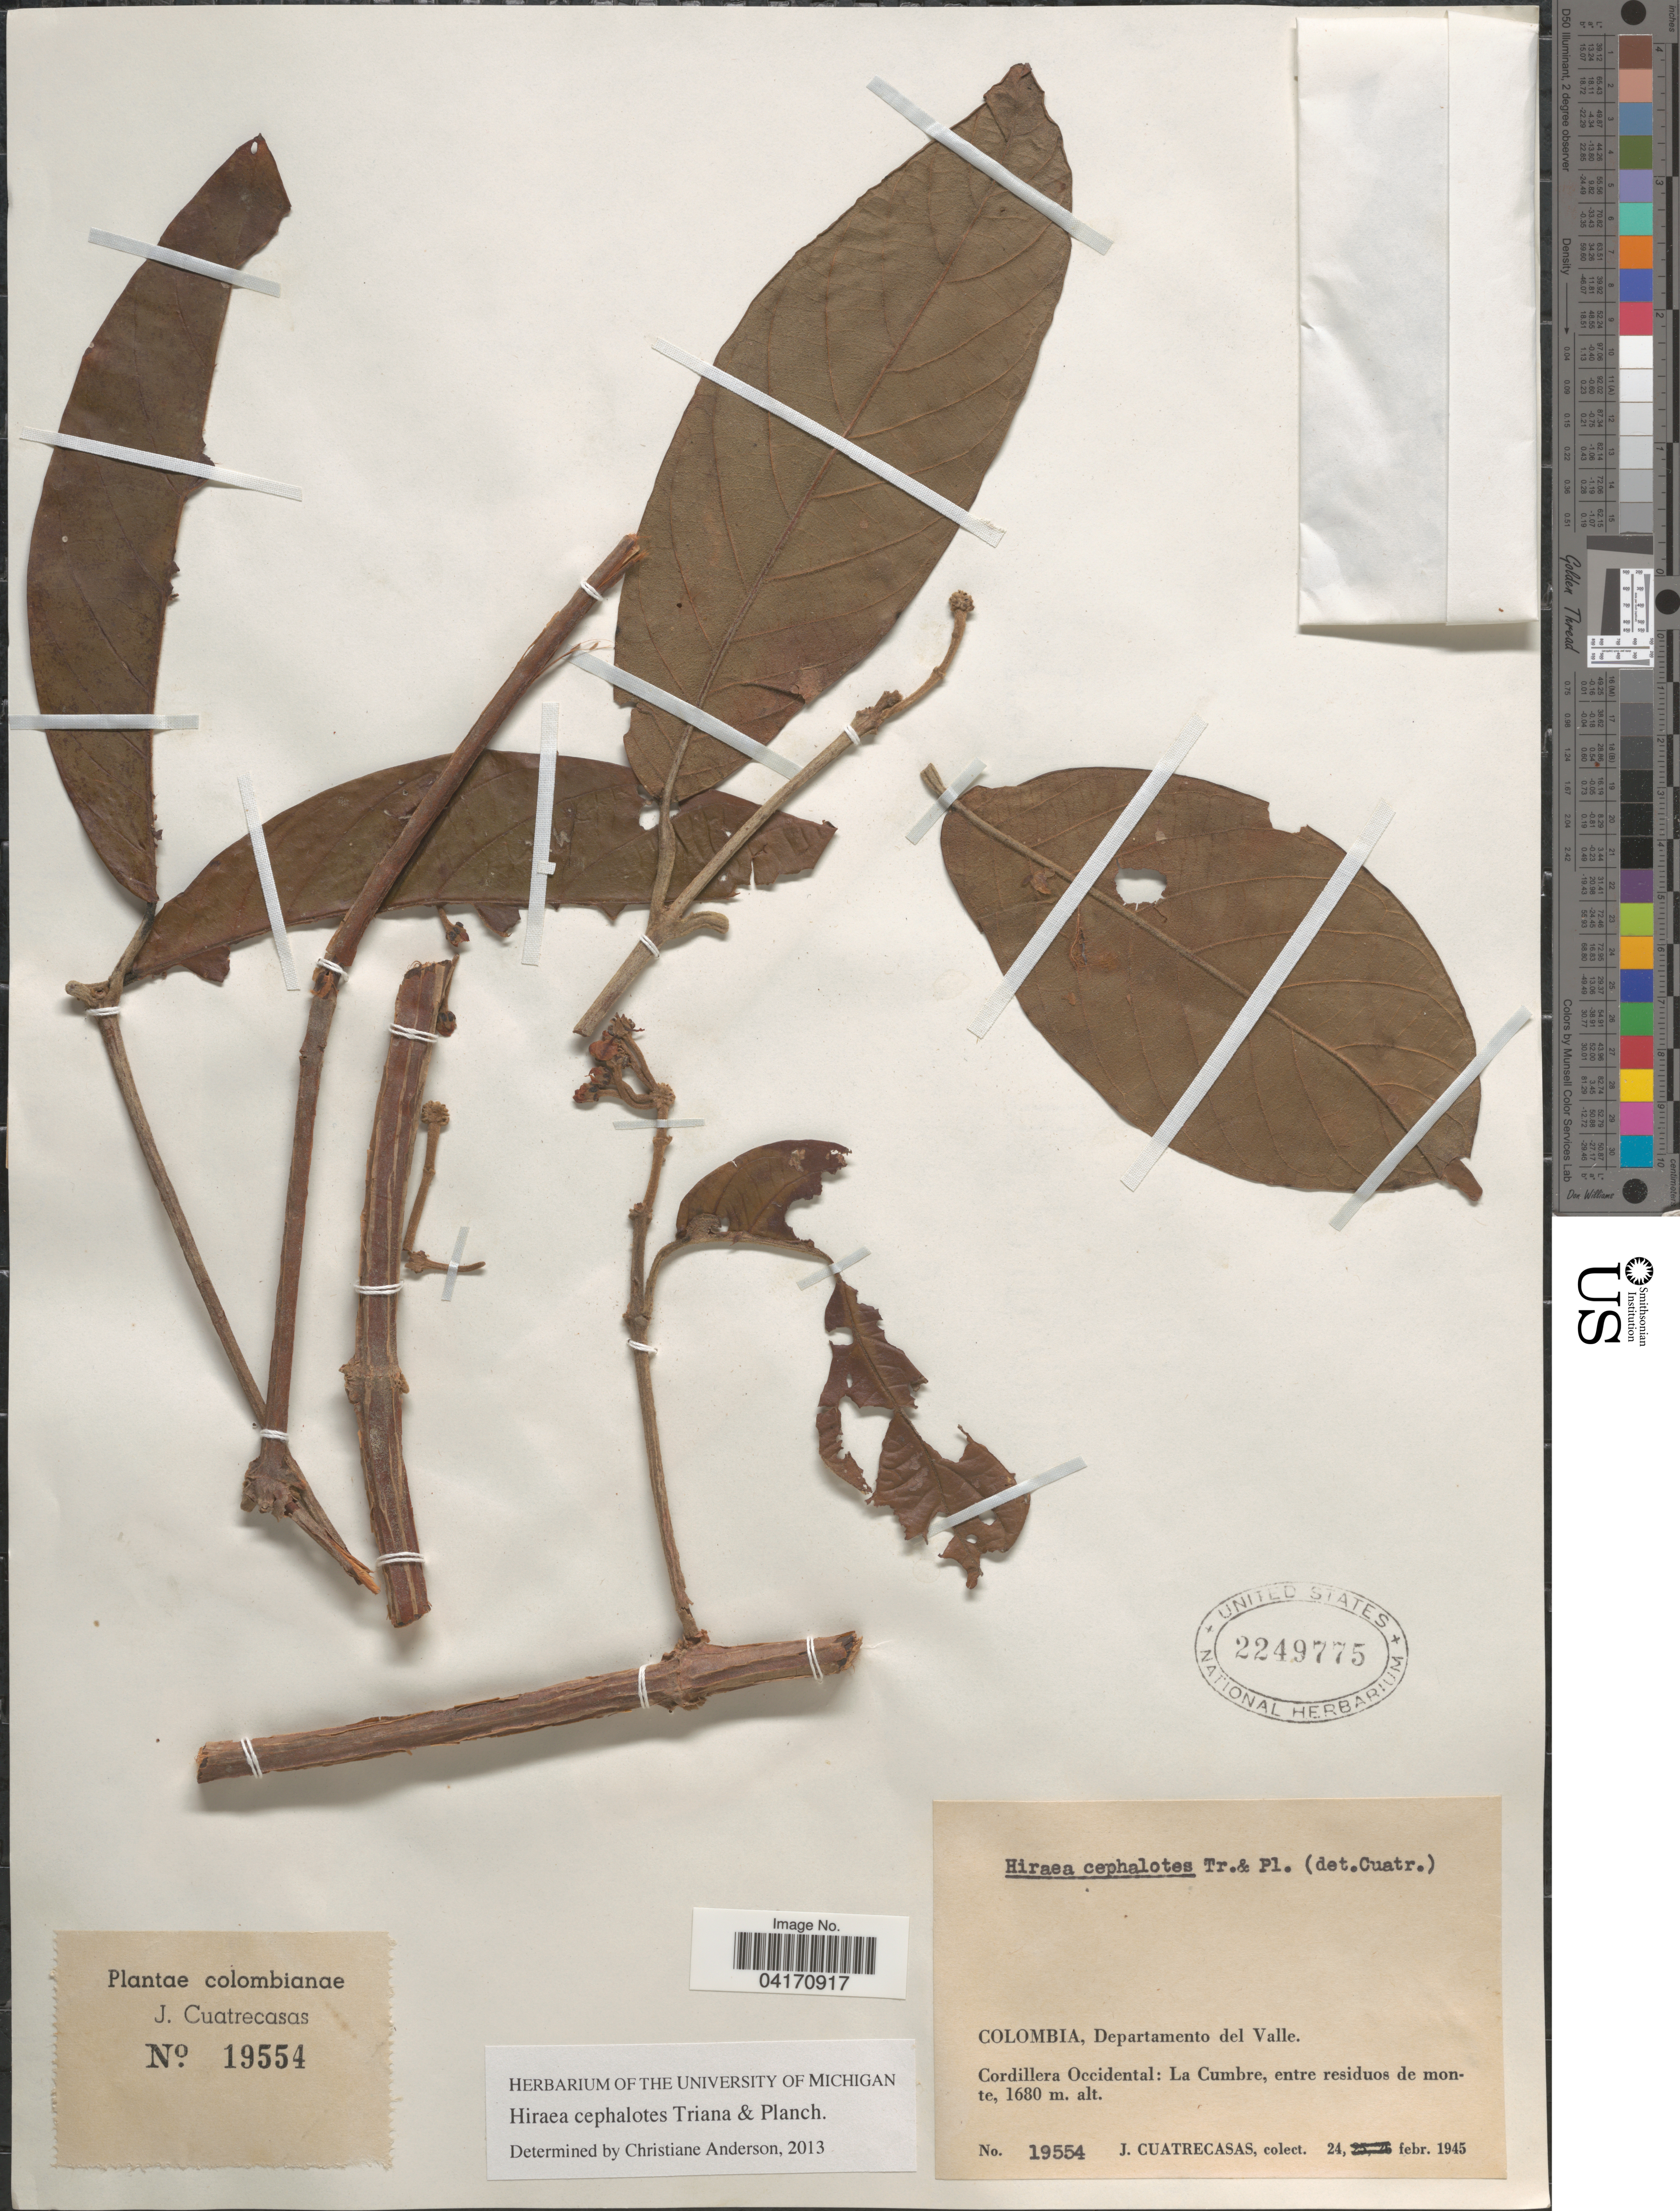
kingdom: Plantae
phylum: Tracheophyta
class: Magnoliopsida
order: Malpighiales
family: Malpighiaceae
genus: Hiraea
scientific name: Hiraea cephalotes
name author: Triana & Planch.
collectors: J. Cuatrecasas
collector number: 19554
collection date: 1945-02-24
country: Colombia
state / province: Valle del Cauca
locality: Departamento del Valle. Cordillera Occidental: La Cumbre, entre residuos de monte.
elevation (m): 1680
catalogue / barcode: US 2249775